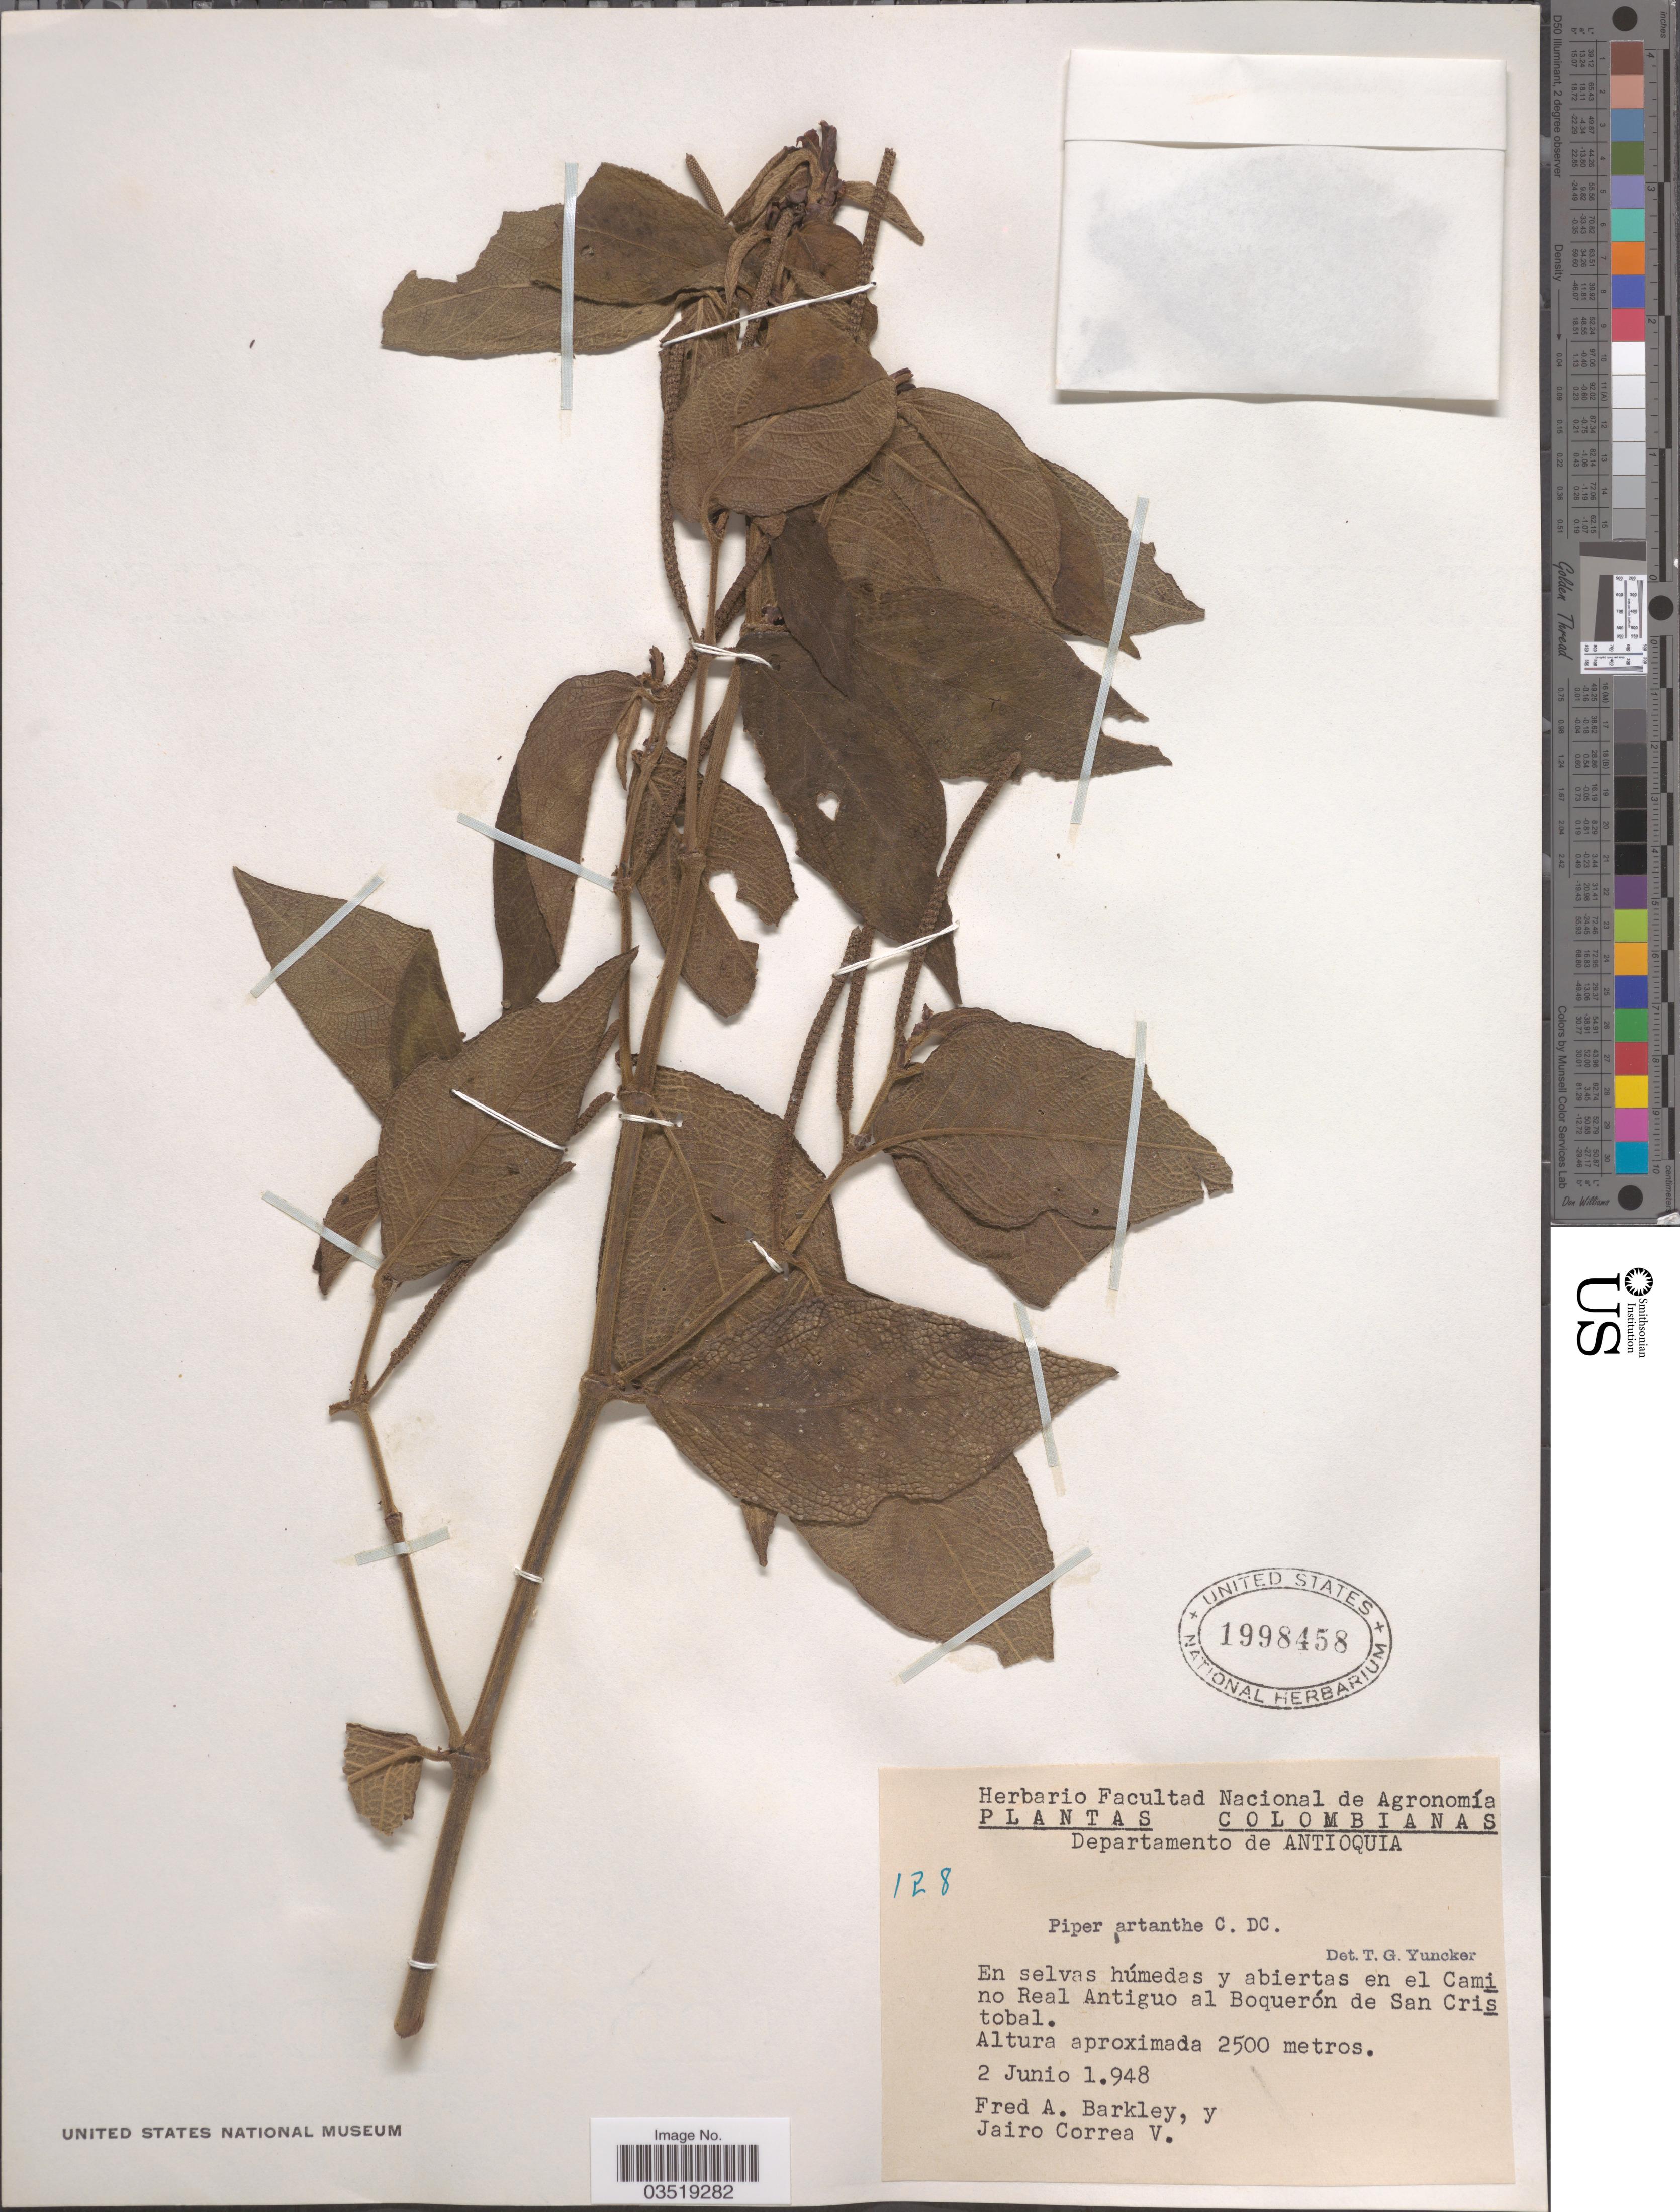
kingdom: Plantae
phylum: Tracheophyta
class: Magnoliopsida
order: Piperales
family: Piperaceae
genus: Piper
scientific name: Piper artanthe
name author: C. DC.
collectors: F. A. Barkley & J. Correa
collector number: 128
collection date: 1948-06-02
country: Colombia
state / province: Antioquia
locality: Departamento de Antioquia. En selvas húmedas y abiertas en el Camino Real Antiguo al Boquerón de San Cristobal.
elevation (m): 2500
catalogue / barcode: US 1998458